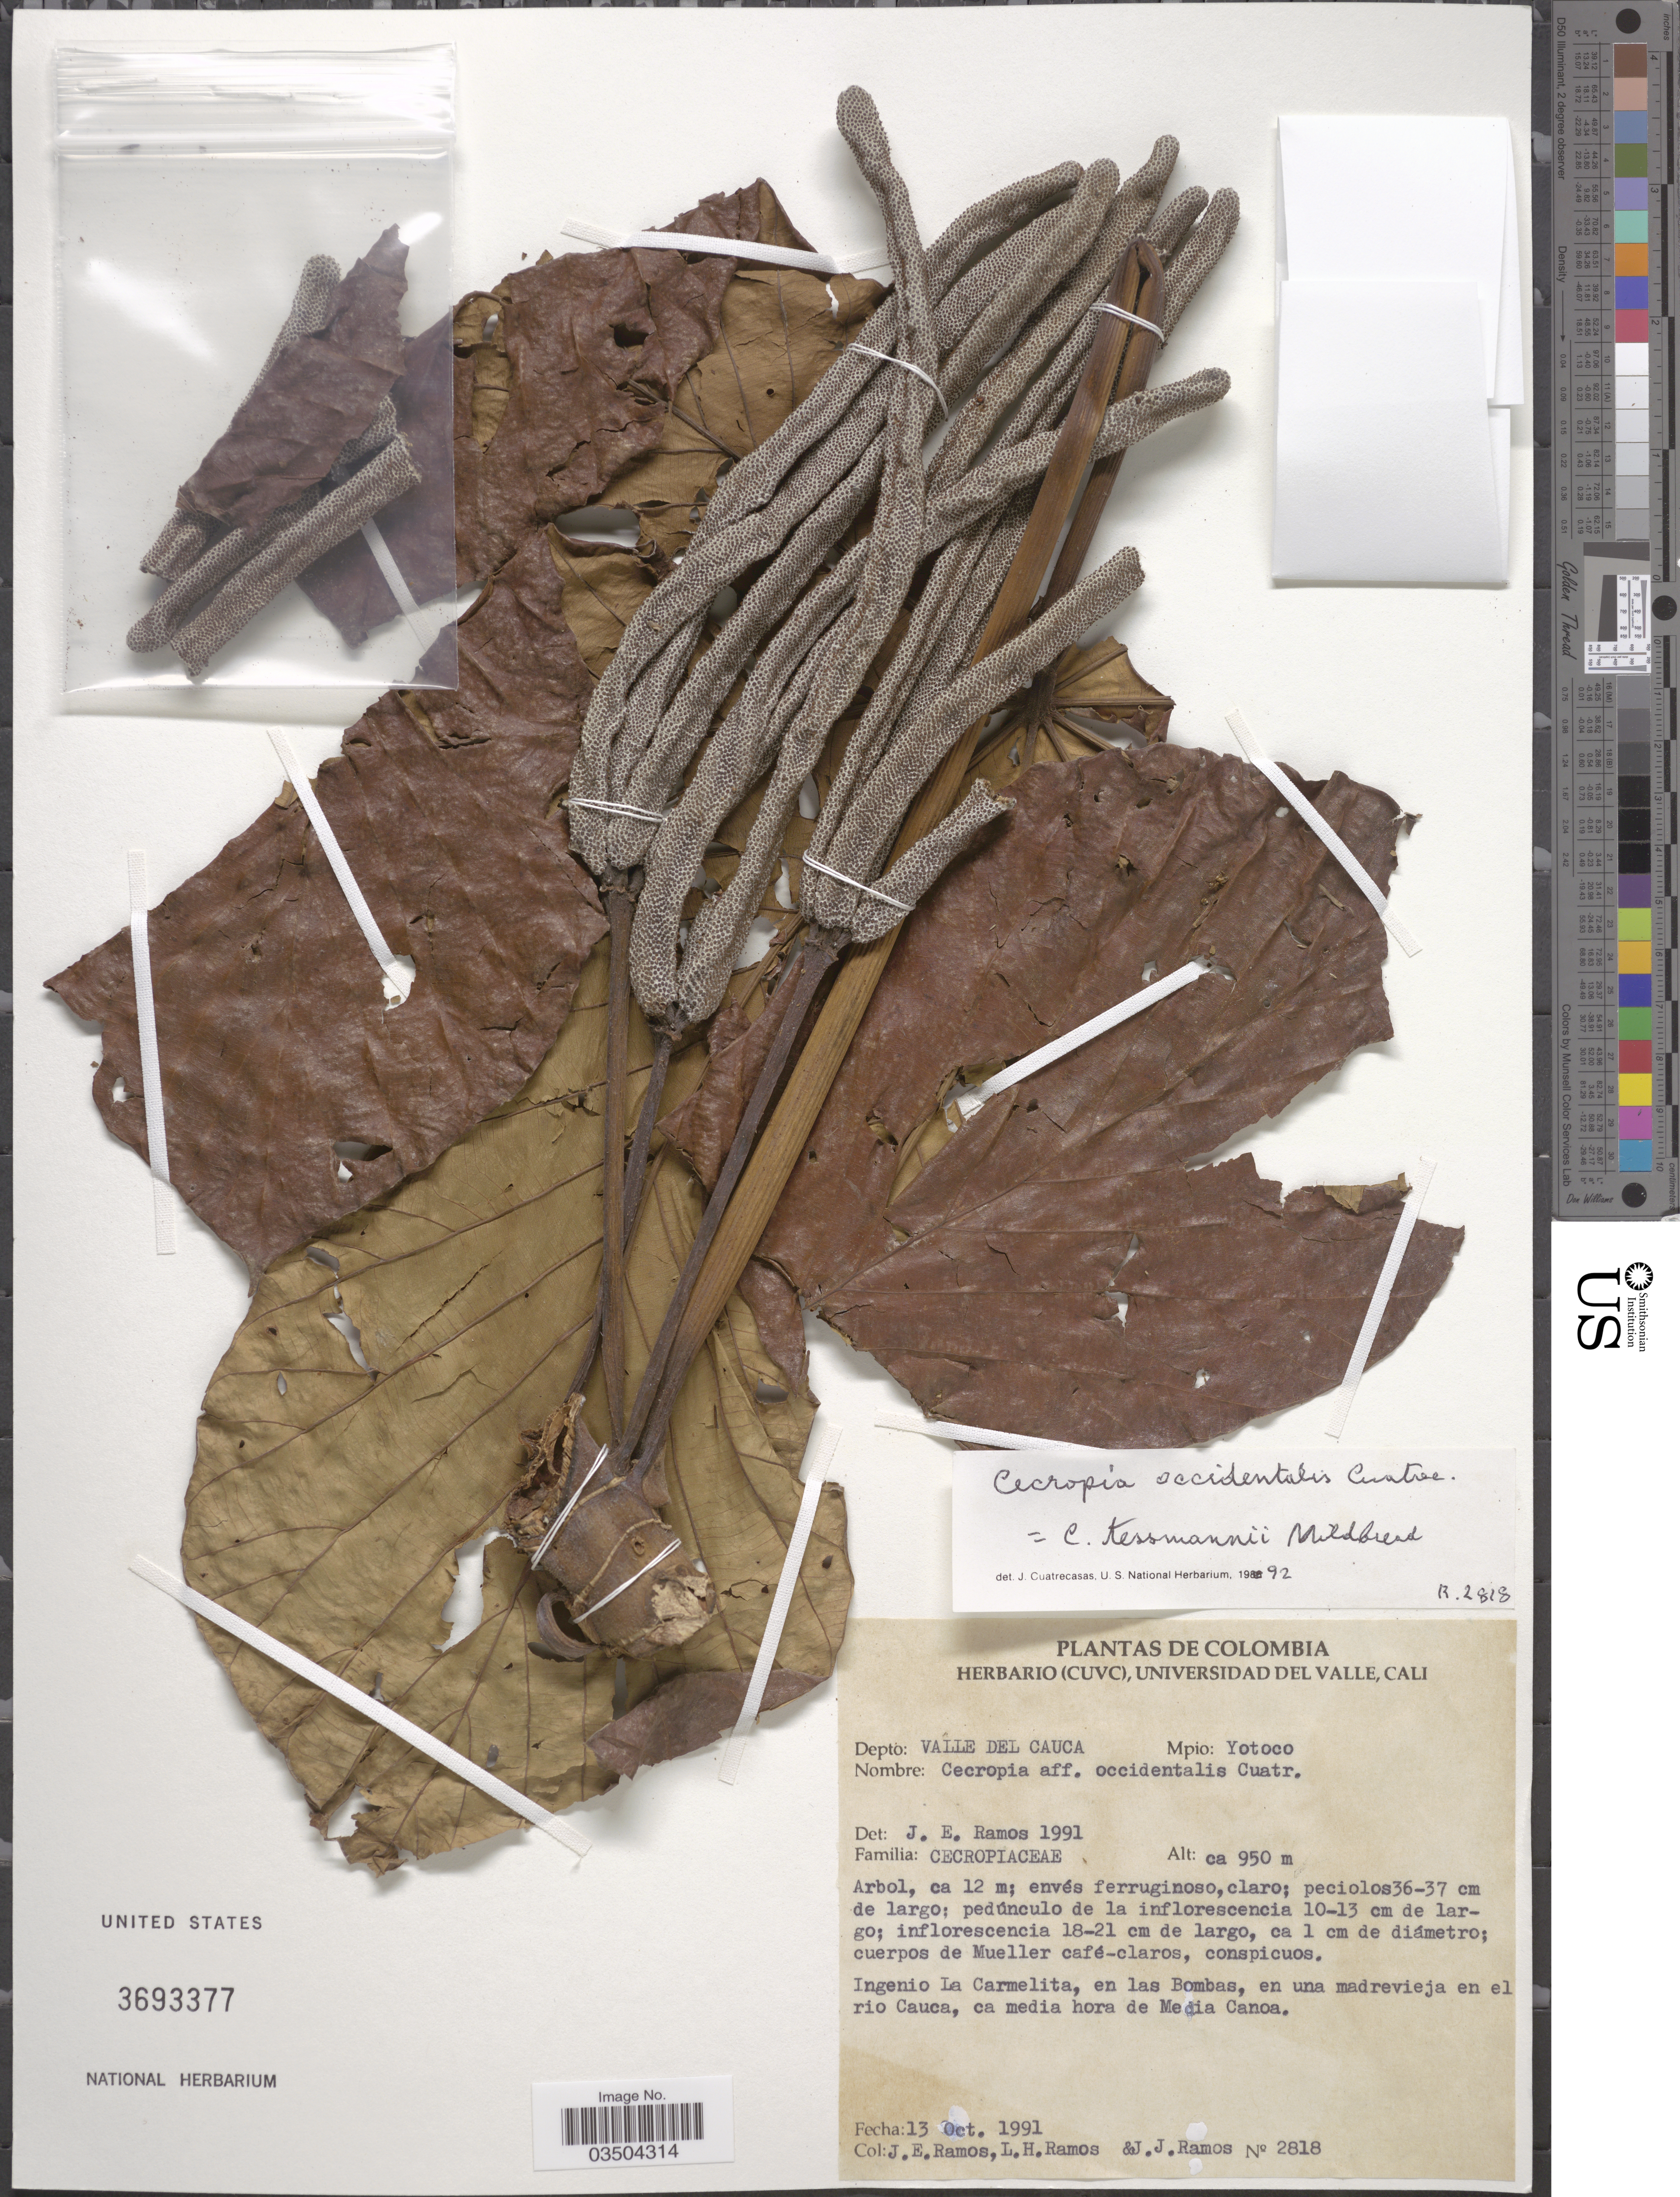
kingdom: Plantae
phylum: Tracheophyta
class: Magnoliopsida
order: Rosales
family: Urticaceae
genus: Cecropia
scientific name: Cecropia membranacea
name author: Trécul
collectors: J. E. Ramos, L. Ramos & J. J. Ramos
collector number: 2818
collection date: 1991-10-13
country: Colombia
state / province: Valle del Cauca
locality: Depto. Valle del Cauca. Mpio: Yotoco. Ingenio La Carmelita, en las Bombas, en una madrevieja en el rio Cauca, ca media hora de Media Canoa.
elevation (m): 950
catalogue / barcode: US 3693377